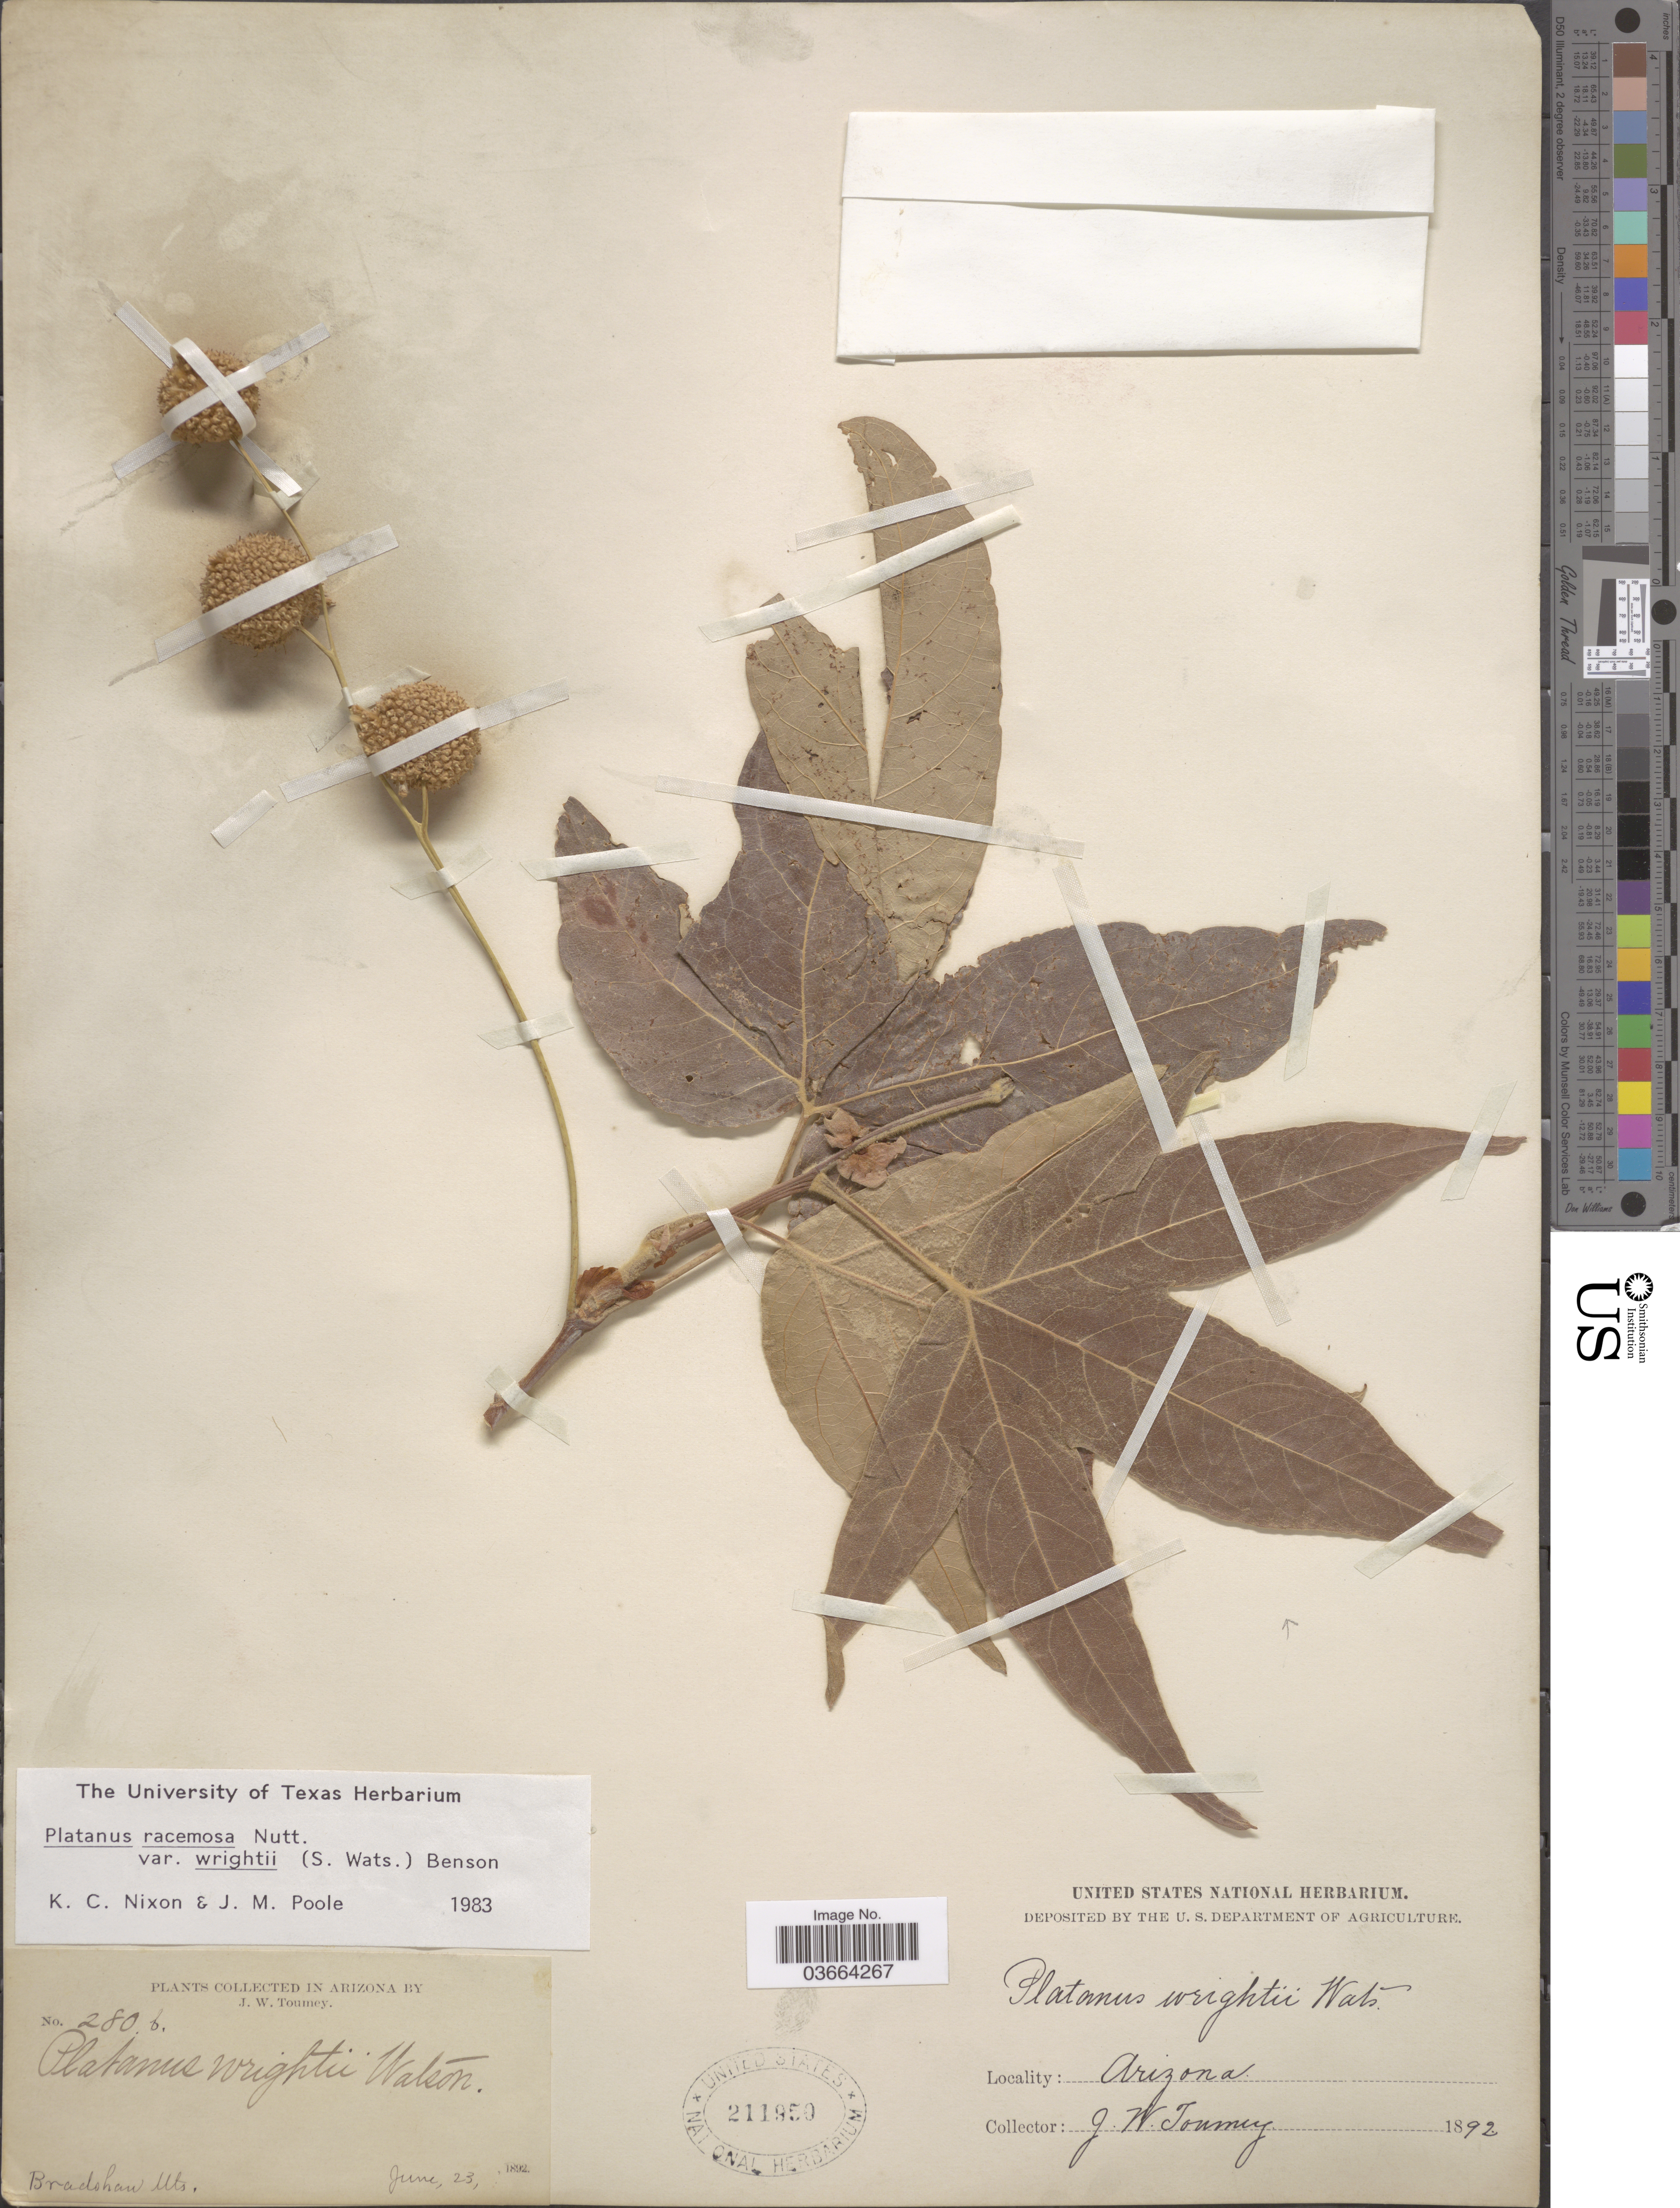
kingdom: Plantae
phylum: Tracheophyta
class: Magnoliopsida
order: Proteales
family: Platanaceae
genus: Platanus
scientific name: Platanus racemosa var. wrightii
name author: (S. Watson) L.D. Benson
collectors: J. W. Toumey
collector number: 280b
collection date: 1892-06-23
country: United States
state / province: Arizona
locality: Bradshaw Mts.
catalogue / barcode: US 211950